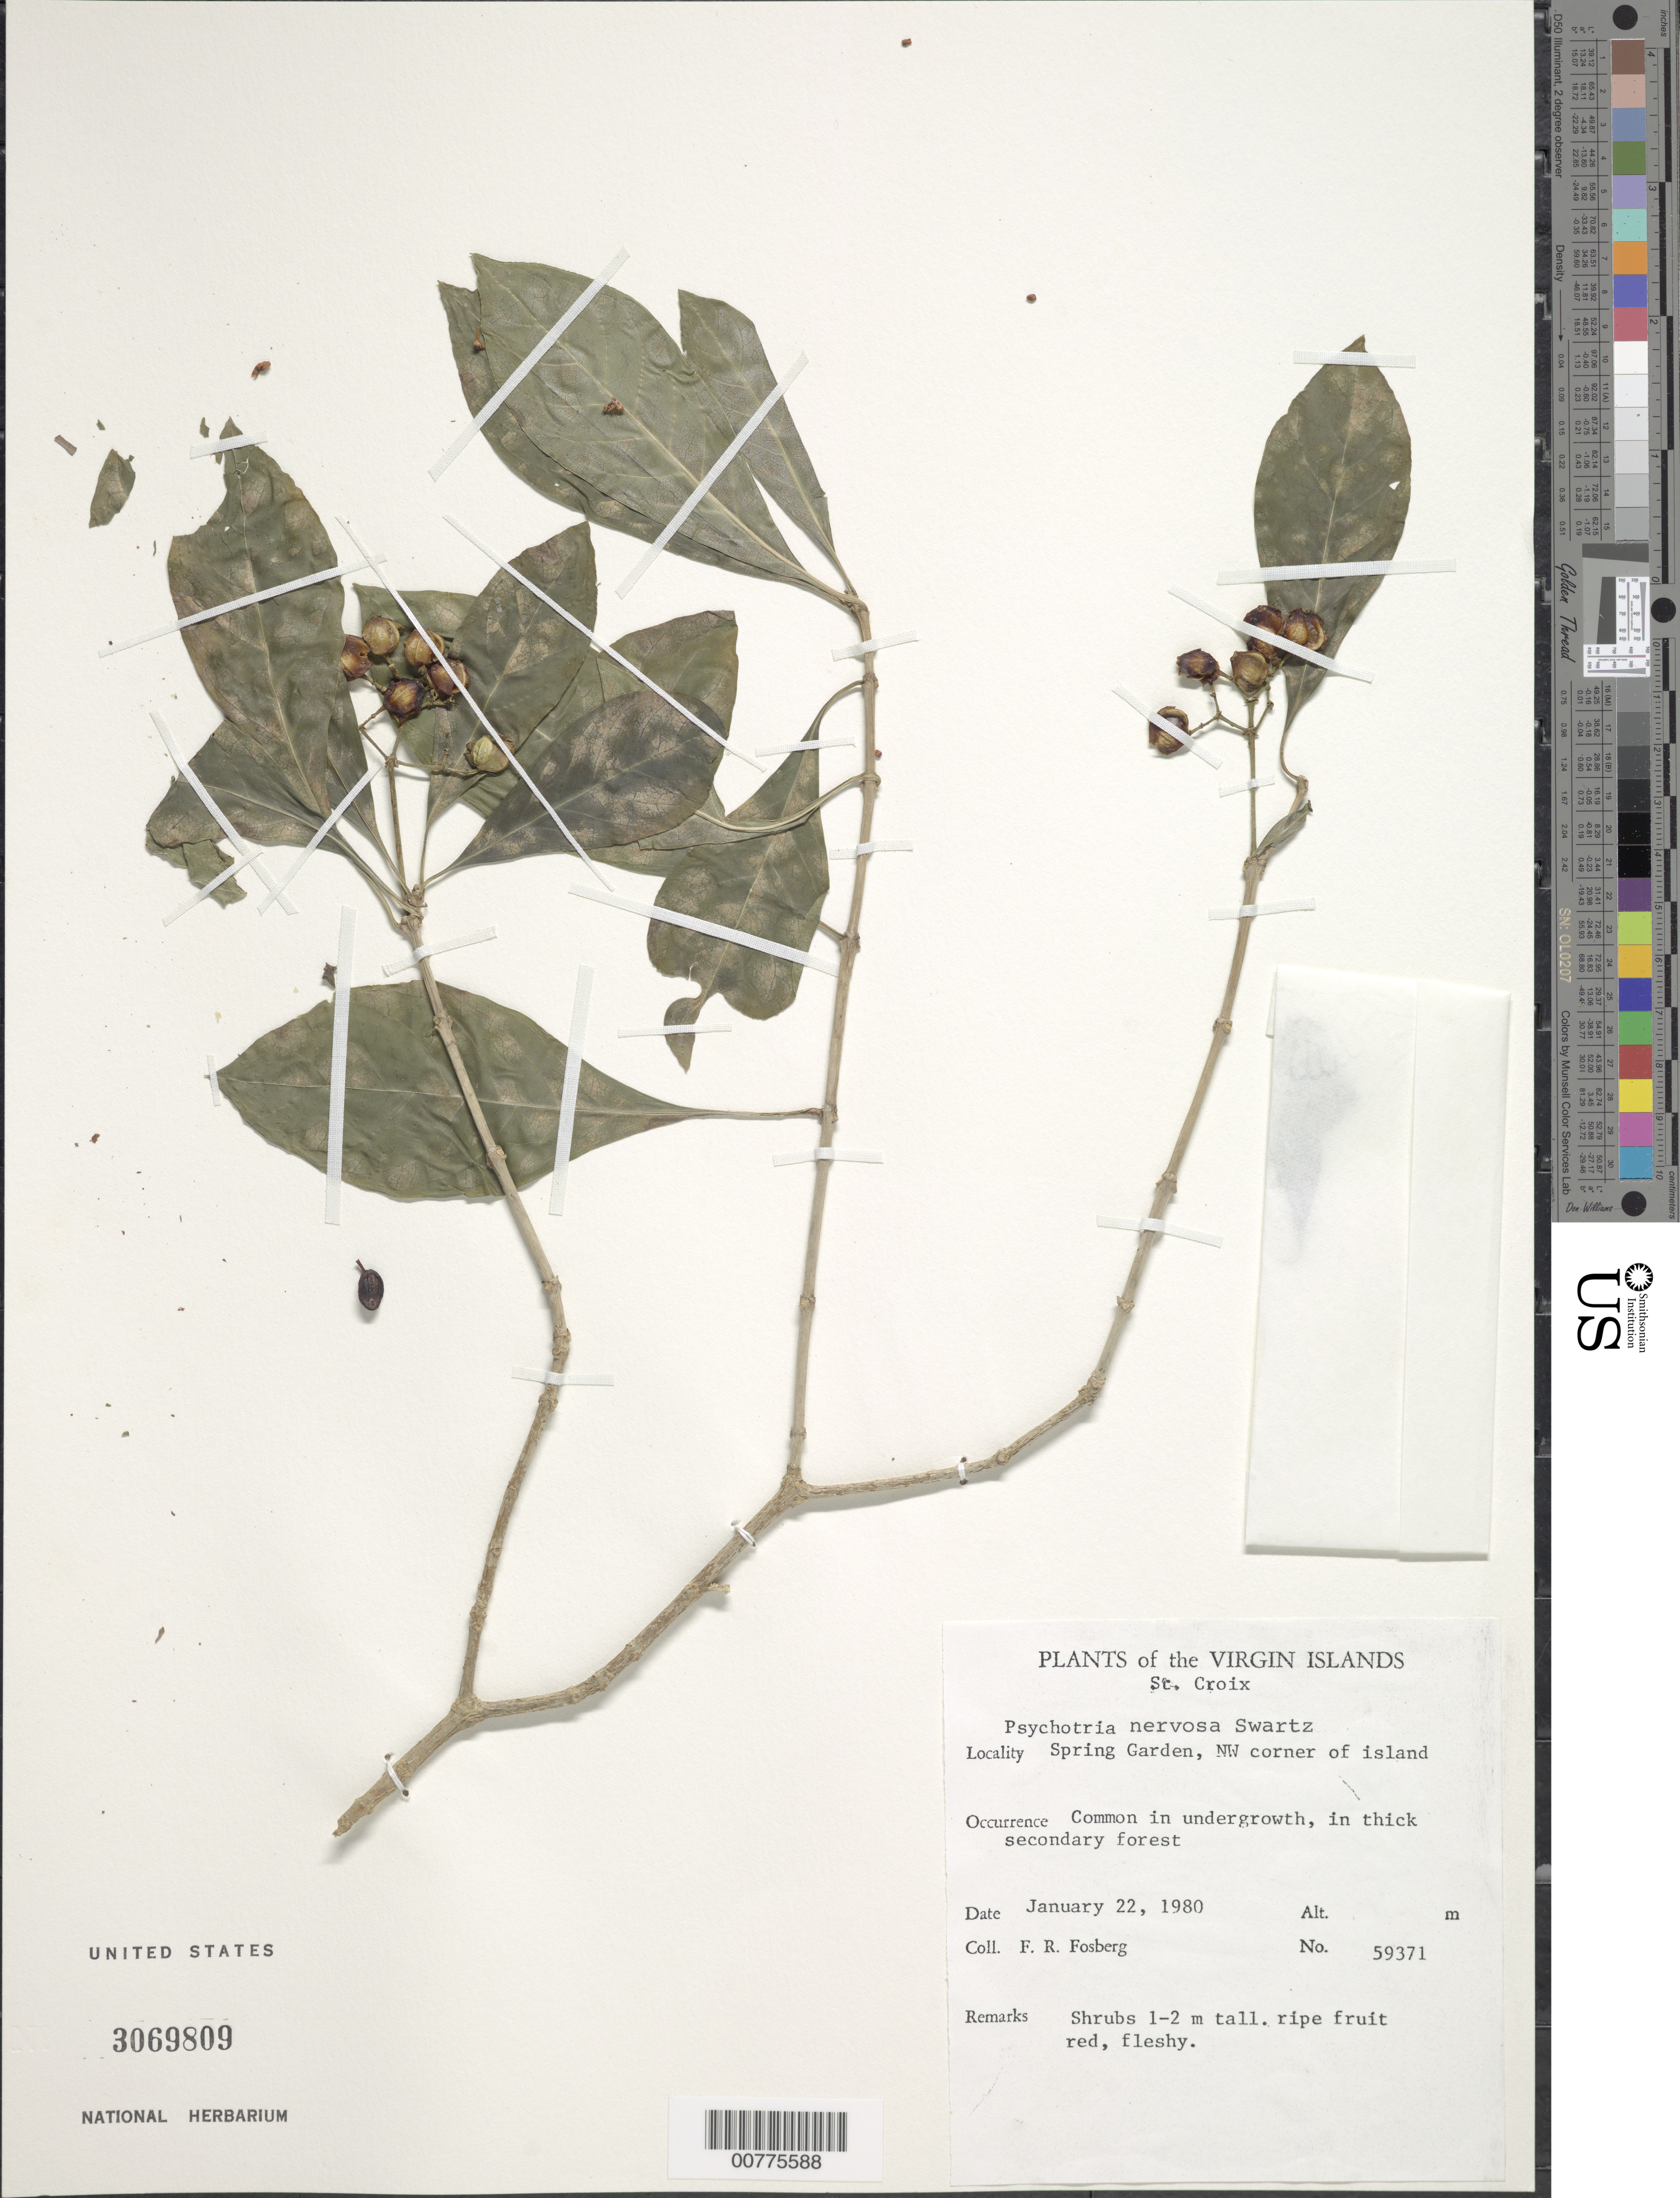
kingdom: Plantae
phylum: Tracheophyta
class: Magnoliopsida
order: Gentianales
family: Rubiaceae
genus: Psychotria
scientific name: Psychotria nervosa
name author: Sw.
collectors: F. R. Fosberg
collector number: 59371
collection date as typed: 22 Jan 1980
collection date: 1980-01-22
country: U.S. Virgin Islands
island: St. Croix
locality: Spring Garden, NW corner of island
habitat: Common in undergrowth, in thick secondary forest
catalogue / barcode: US 3069809